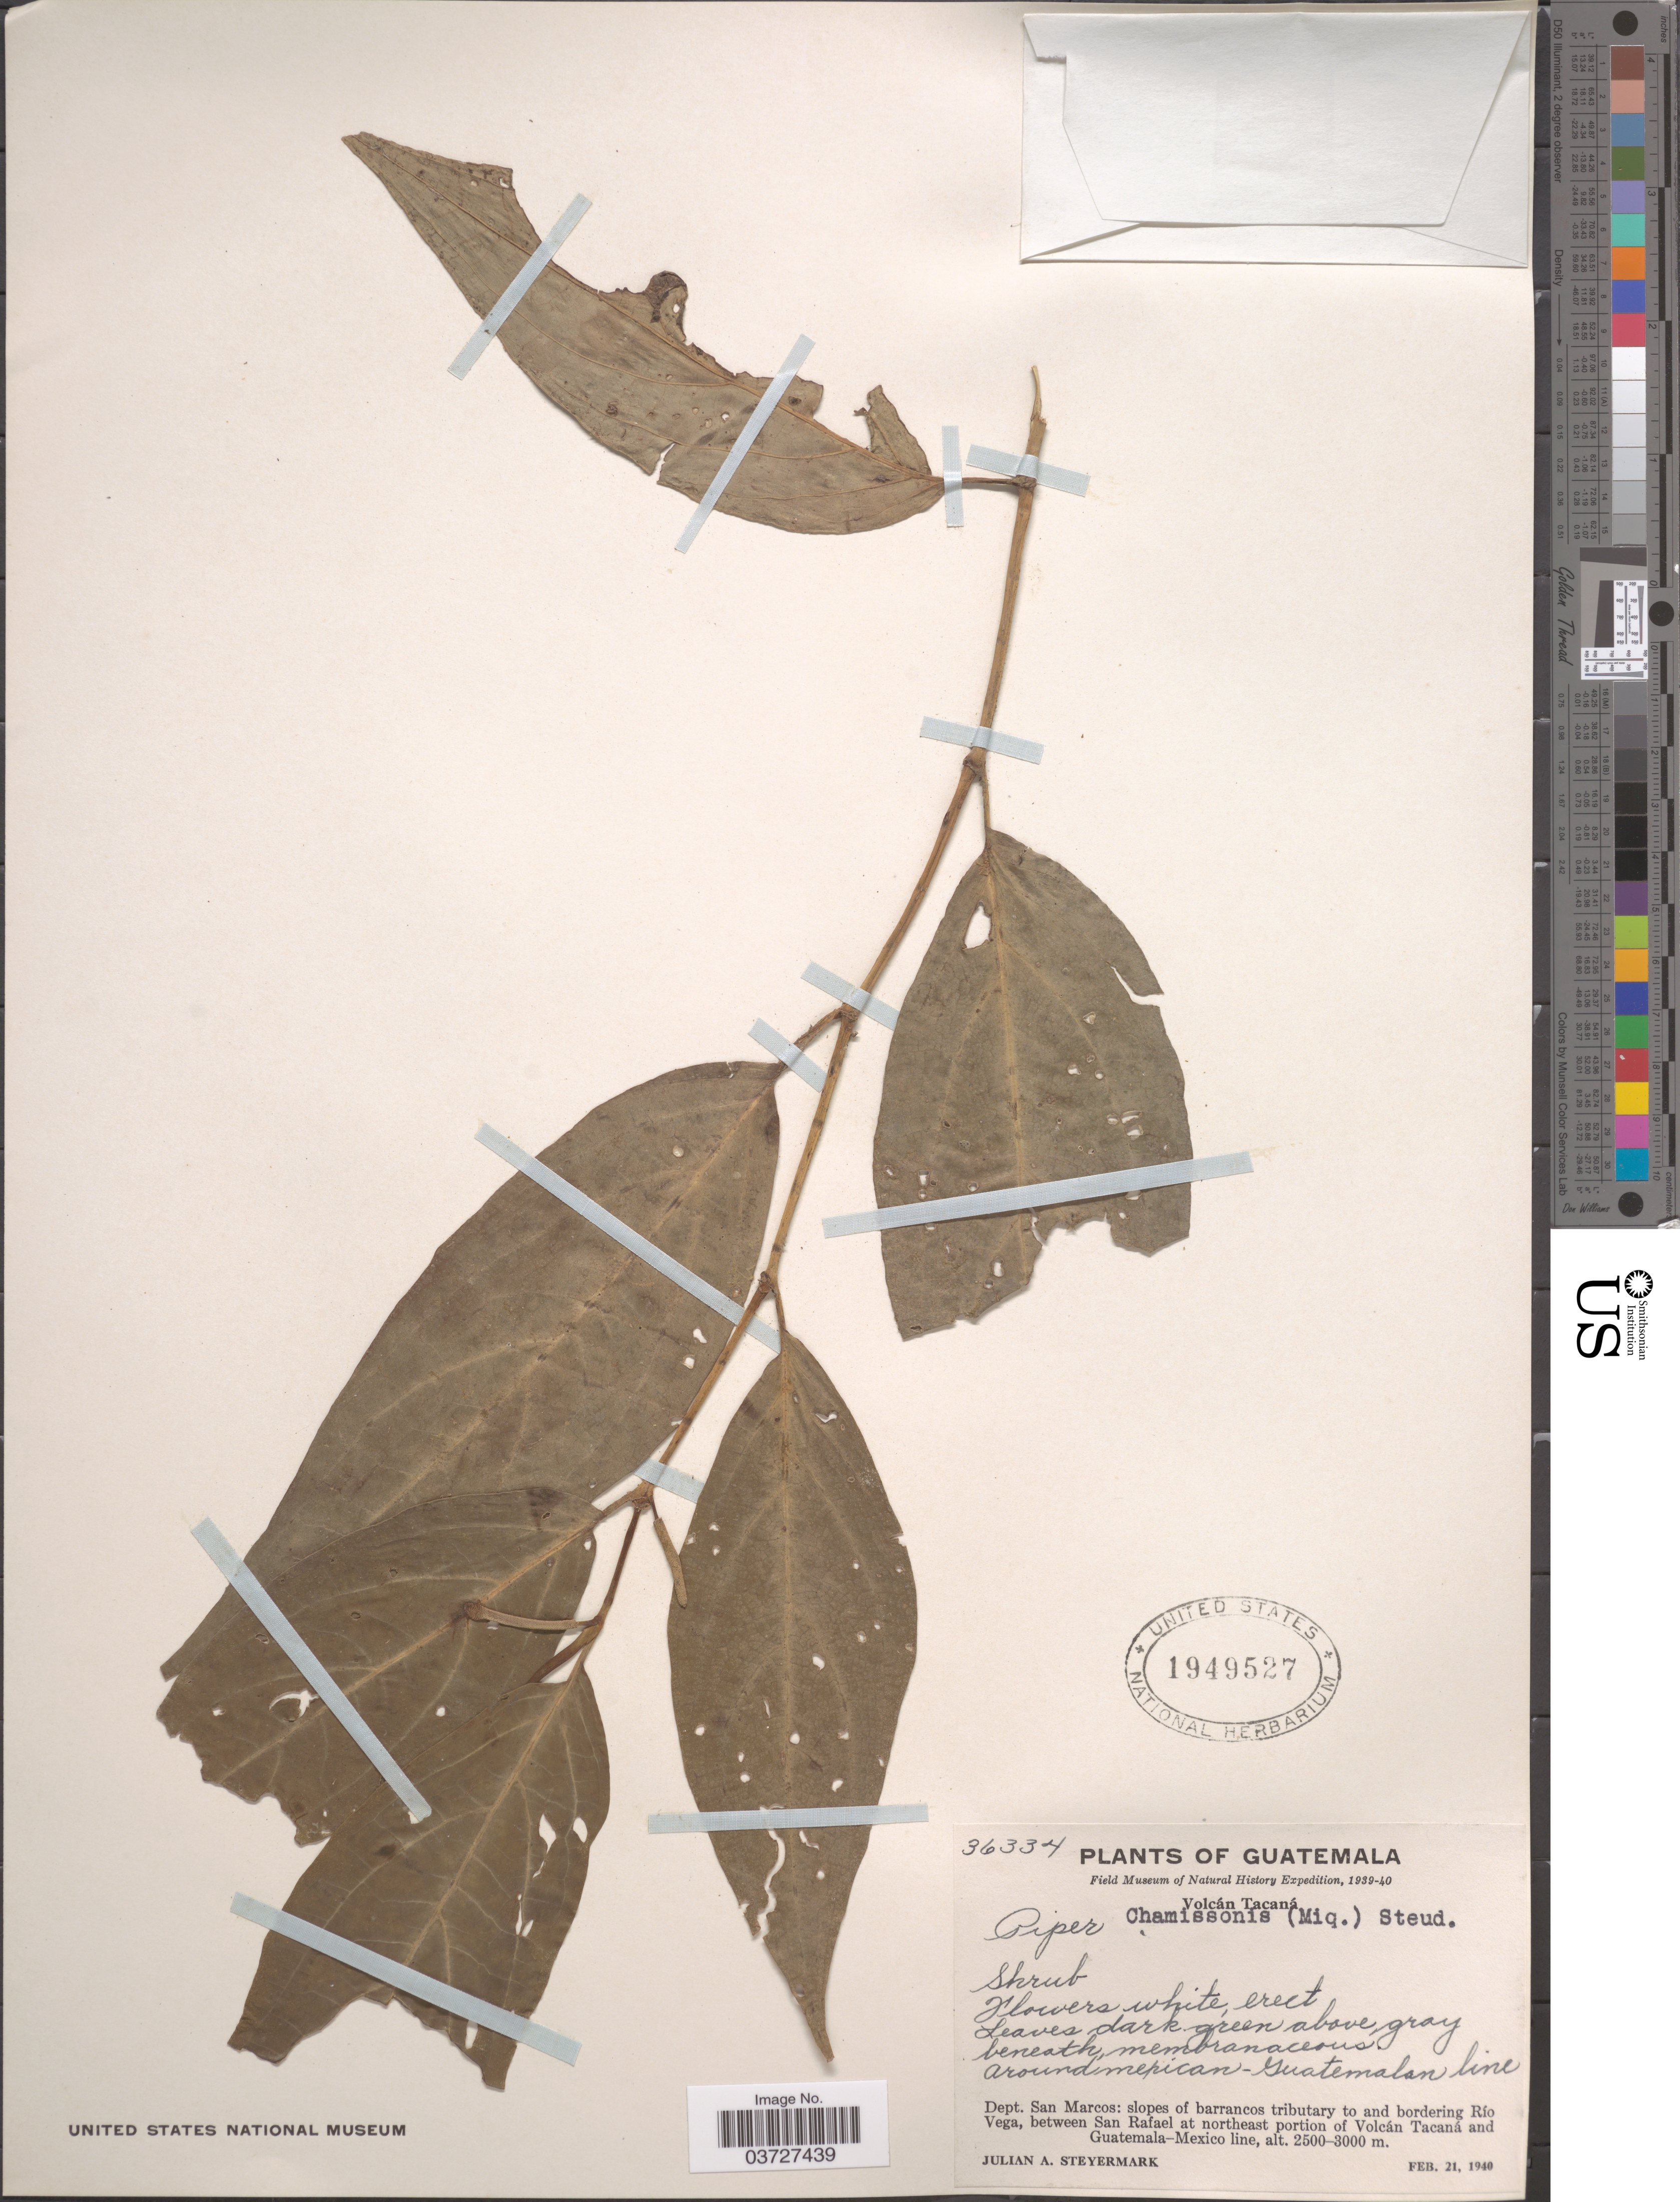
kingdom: Plantae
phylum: Tracheophyta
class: Magnoliopsida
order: Piperales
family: Piperaceae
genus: Piper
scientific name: Piper chamissonis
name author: Steud.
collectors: J. Steyermark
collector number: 36334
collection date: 1940-02-21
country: Guatemala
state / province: San Marcos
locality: Volcán Tacaná. Dept. San Marcos: slopes of barrancos tributary to and bordering Río Vega, between San Rafael at northeast portion Volcán Tacaná and Guatemala-Mexico line.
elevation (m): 2500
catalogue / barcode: US 1949527